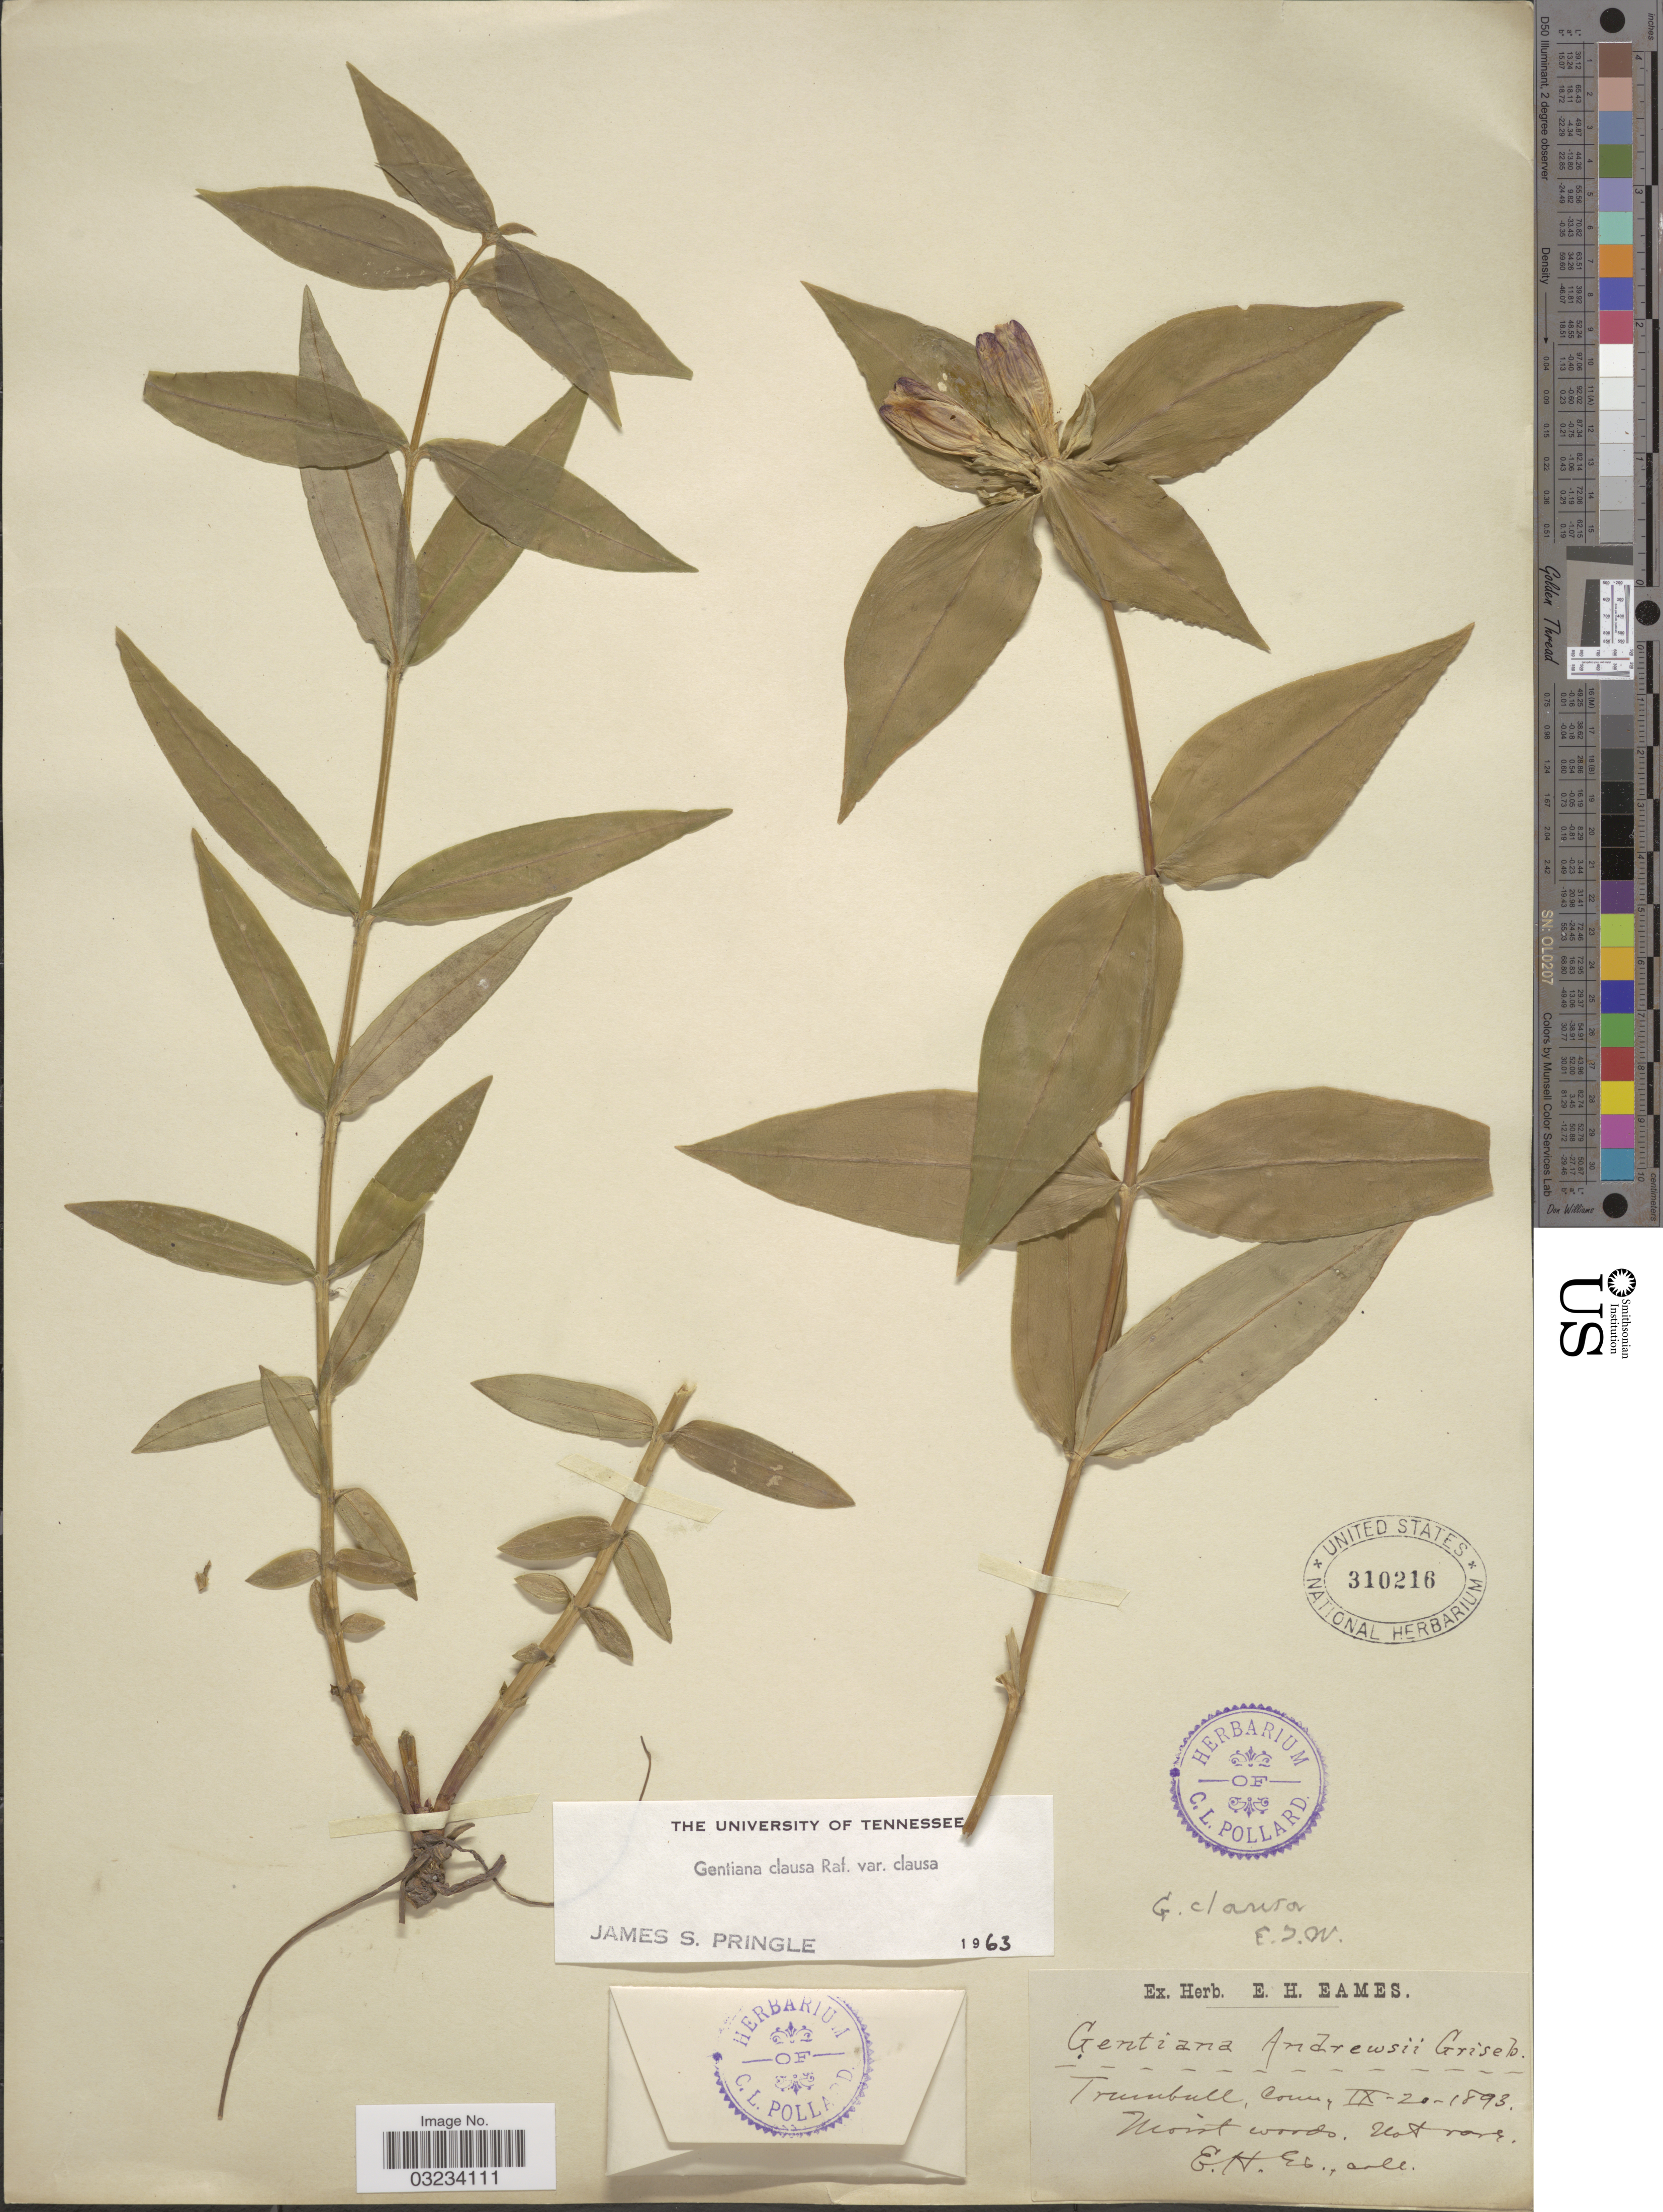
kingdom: Plantae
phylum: Tracheophyta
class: Magnoliopsida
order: Gentianales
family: Gentianaceae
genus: Gentiana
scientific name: Gentiana clausa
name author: Raf.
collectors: E. H. Eames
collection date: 1893-09-20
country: United States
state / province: Connecticut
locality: Trumbull.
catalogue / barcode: US 310216